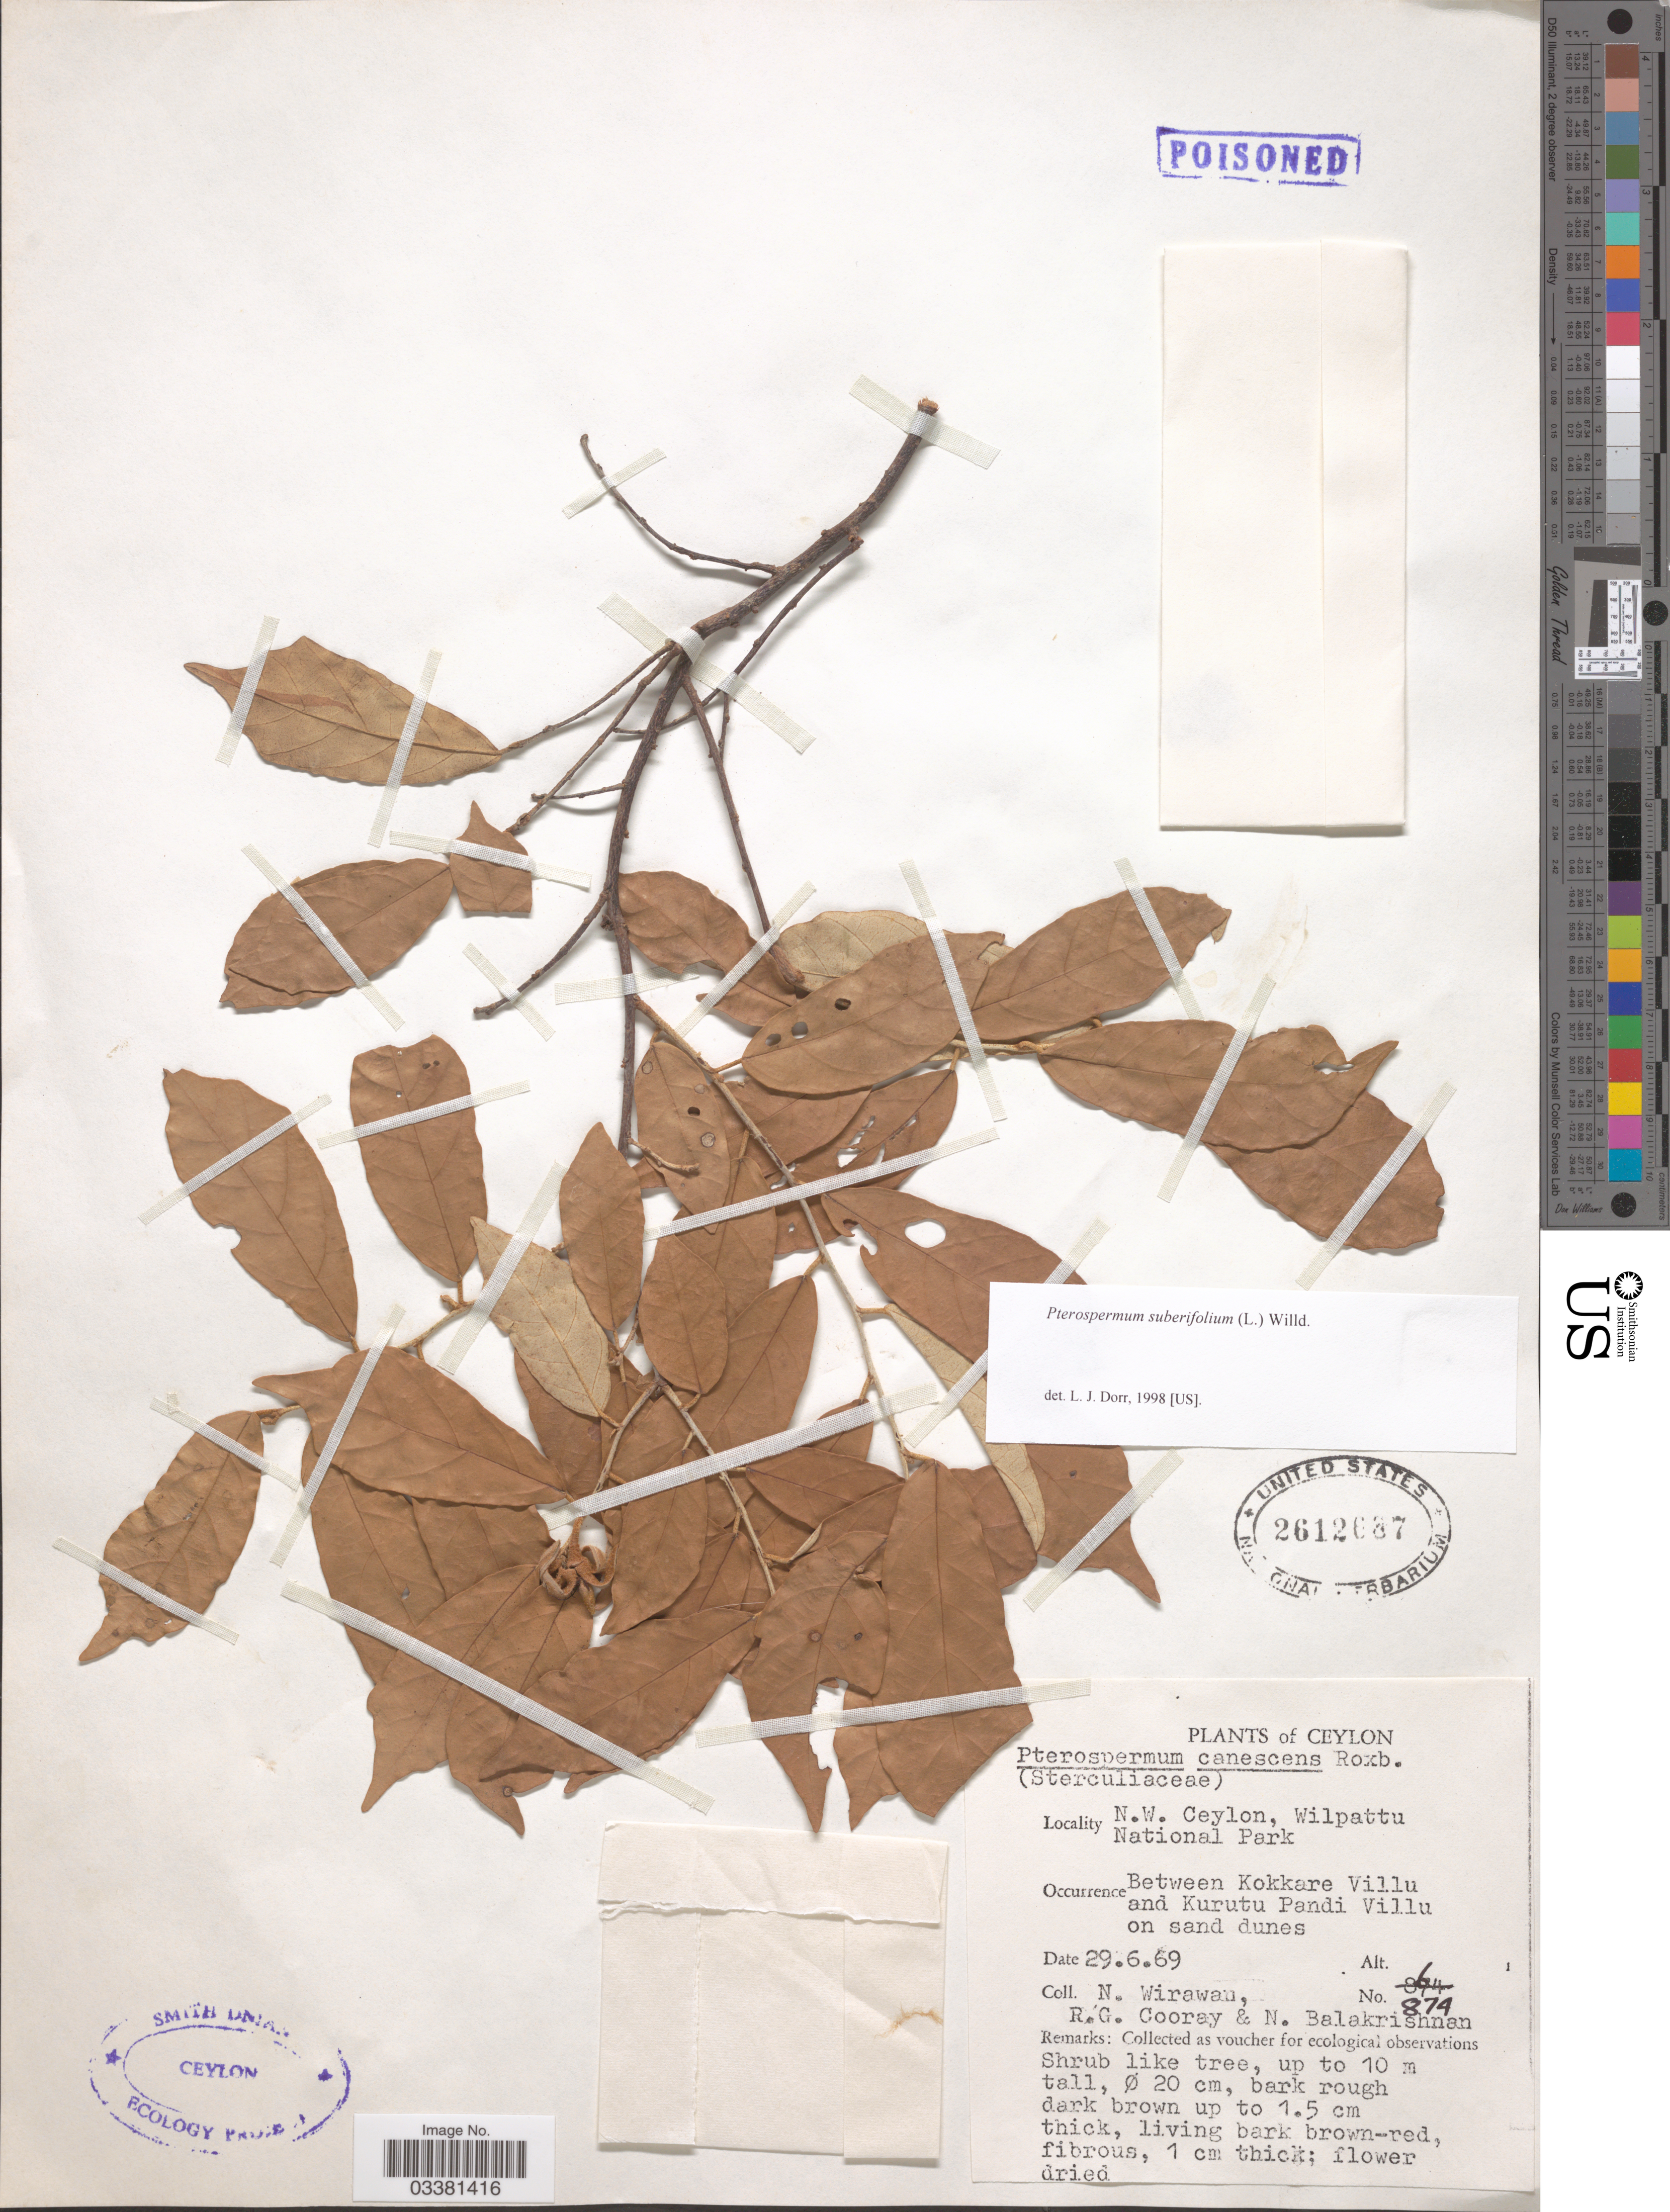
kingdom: Plantae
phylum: Tracheophyta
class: Magnoliopsida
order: Malvales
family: Malvaceae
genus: Pterospermum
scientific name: Pterospermum suberifolium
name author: (L.) Raeusch.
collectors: N. Wirawan, R. Cooray & N. Balakrishnan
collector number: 874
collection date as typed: Transcribed d/m/y: 29/6/69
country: Sri Lanka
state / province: North Western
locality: Ceylon. N.W. Ceylon, Wilpattu National Park. Between Kokkare Villu and Kurutu Pandi Villu on sand dunes.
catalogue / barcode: US 2612687